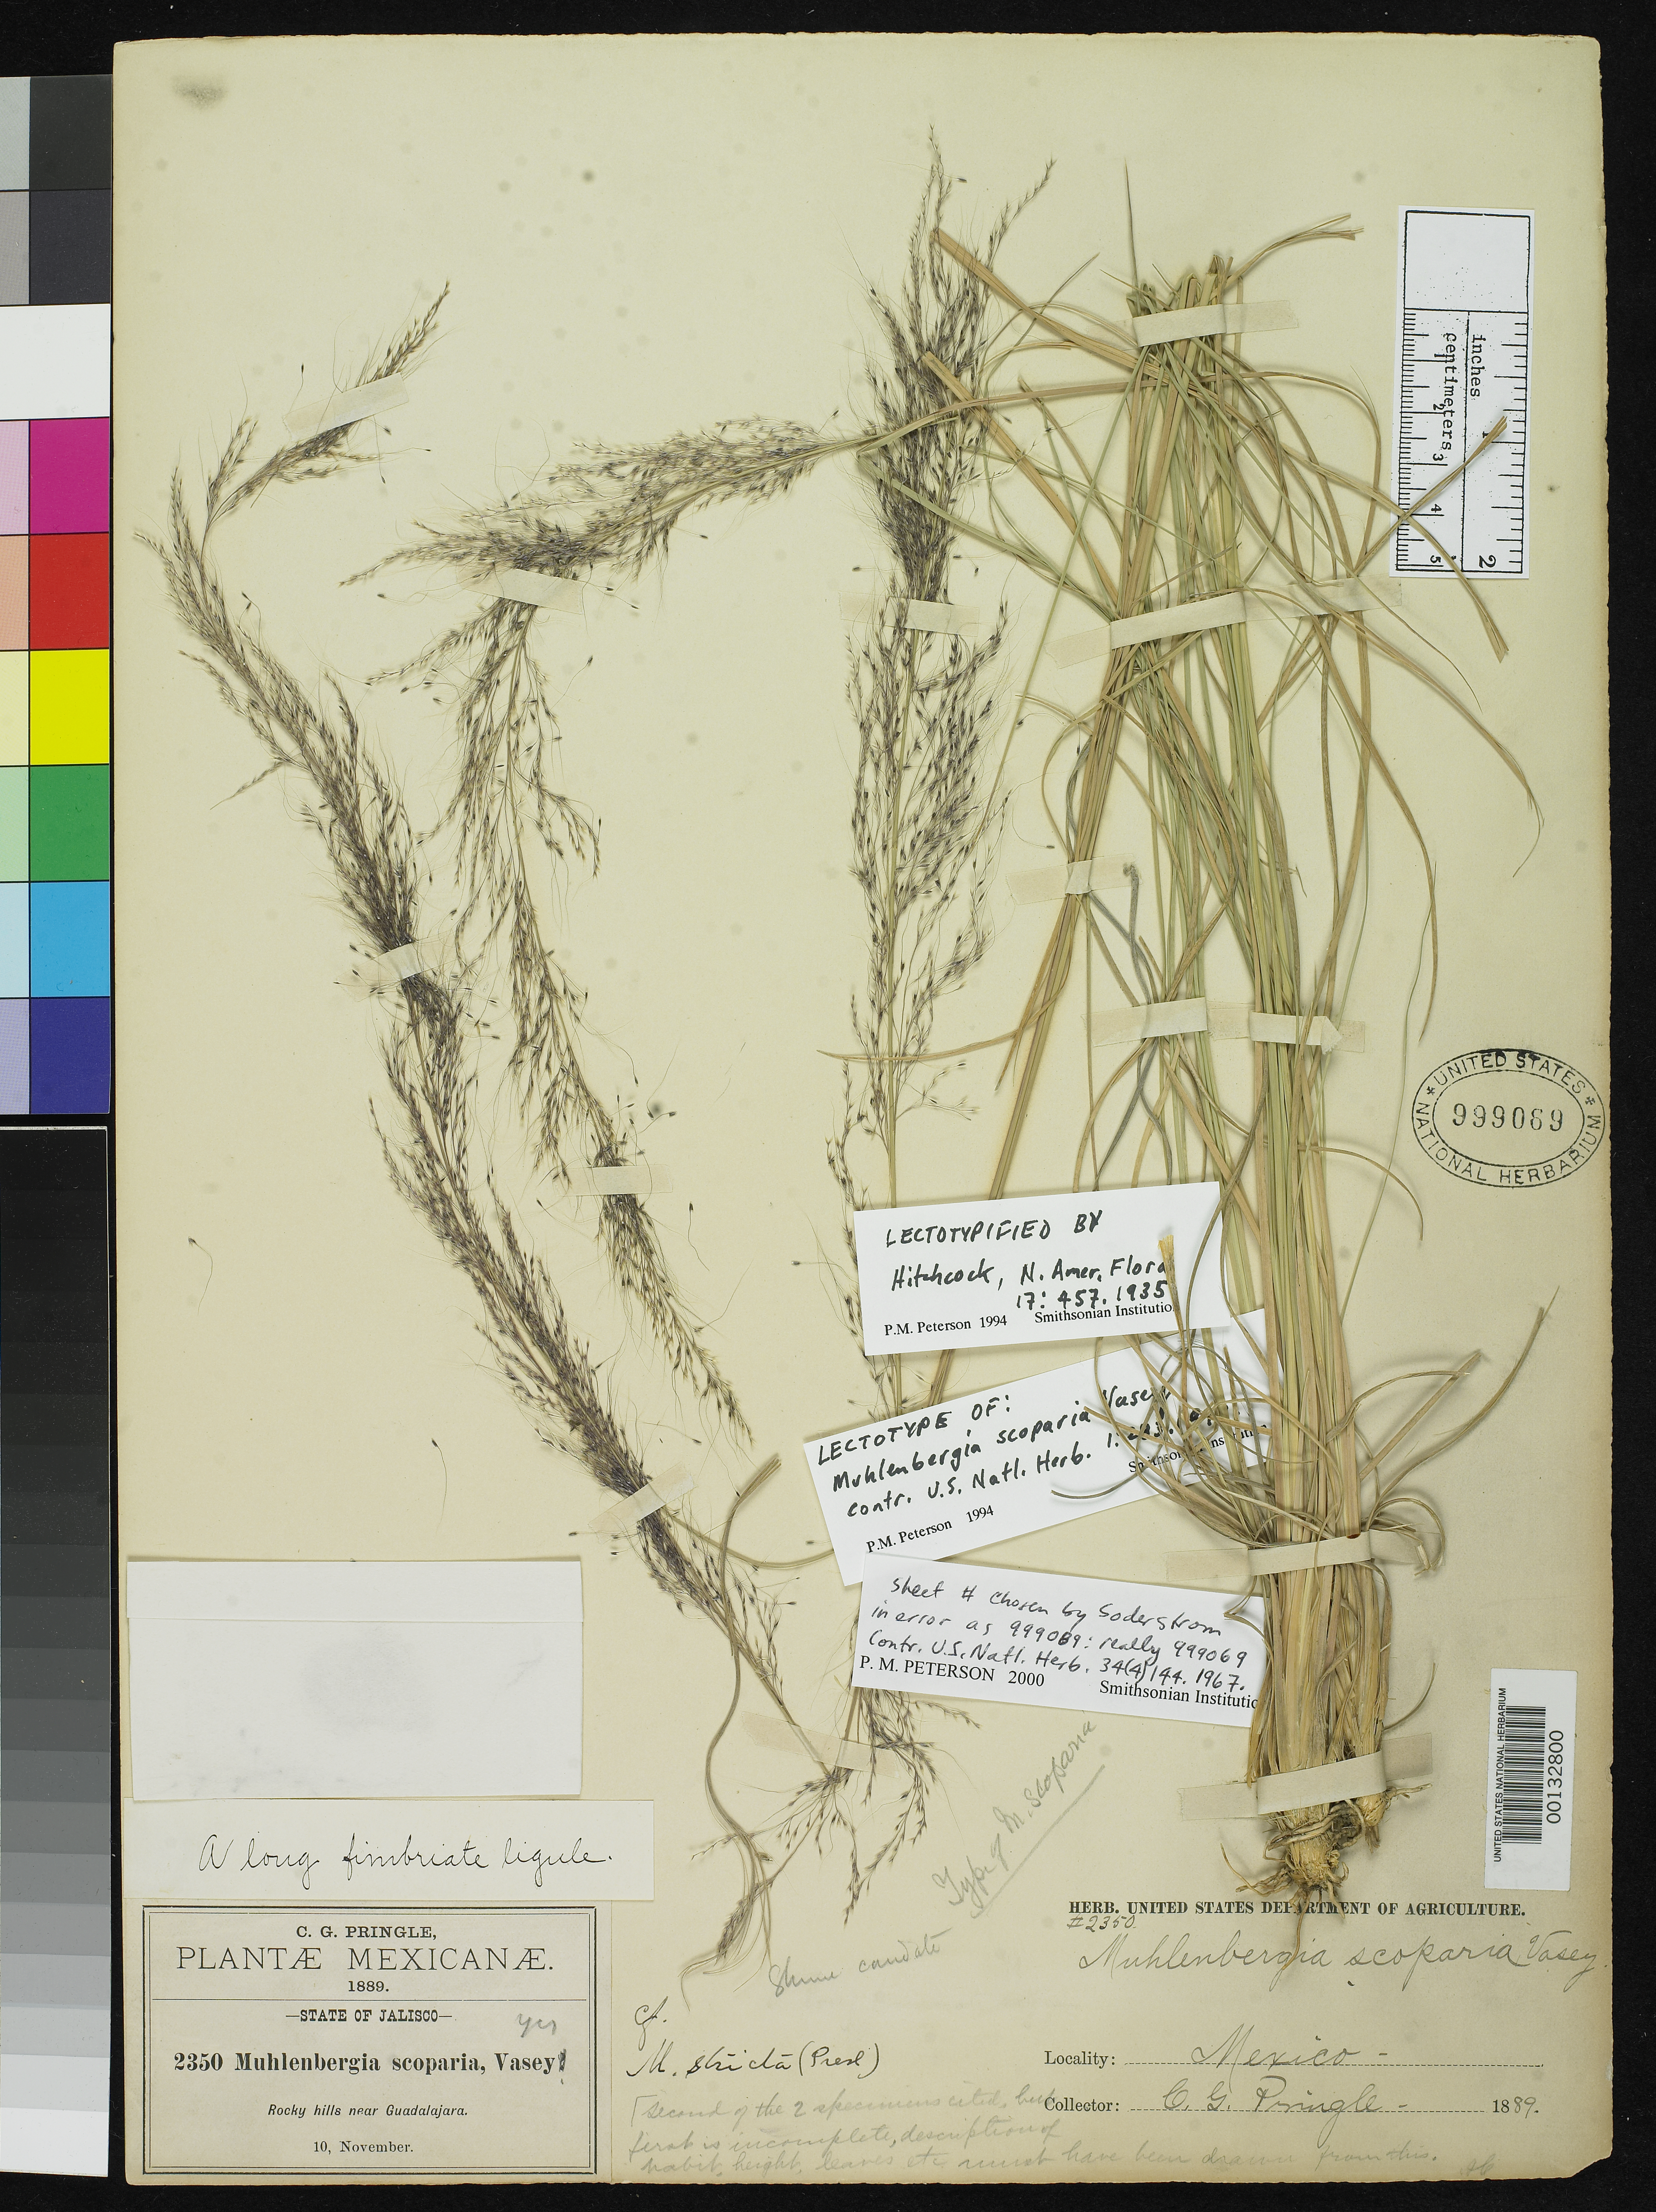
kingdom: Plantae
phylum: Tracheophyta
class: Liliopsida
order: Poales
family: Poaceae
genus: Muhlenbergia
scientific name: Muhlenbergia scoparia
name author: Vasey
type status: Lectotype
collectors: C. G. Pringle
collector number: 2350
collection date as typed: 10 Nov 1889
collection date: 1889-11-10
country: Mexico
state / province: Jalisco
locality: Rocky hills near Guadalajara.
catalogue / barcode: US 999069